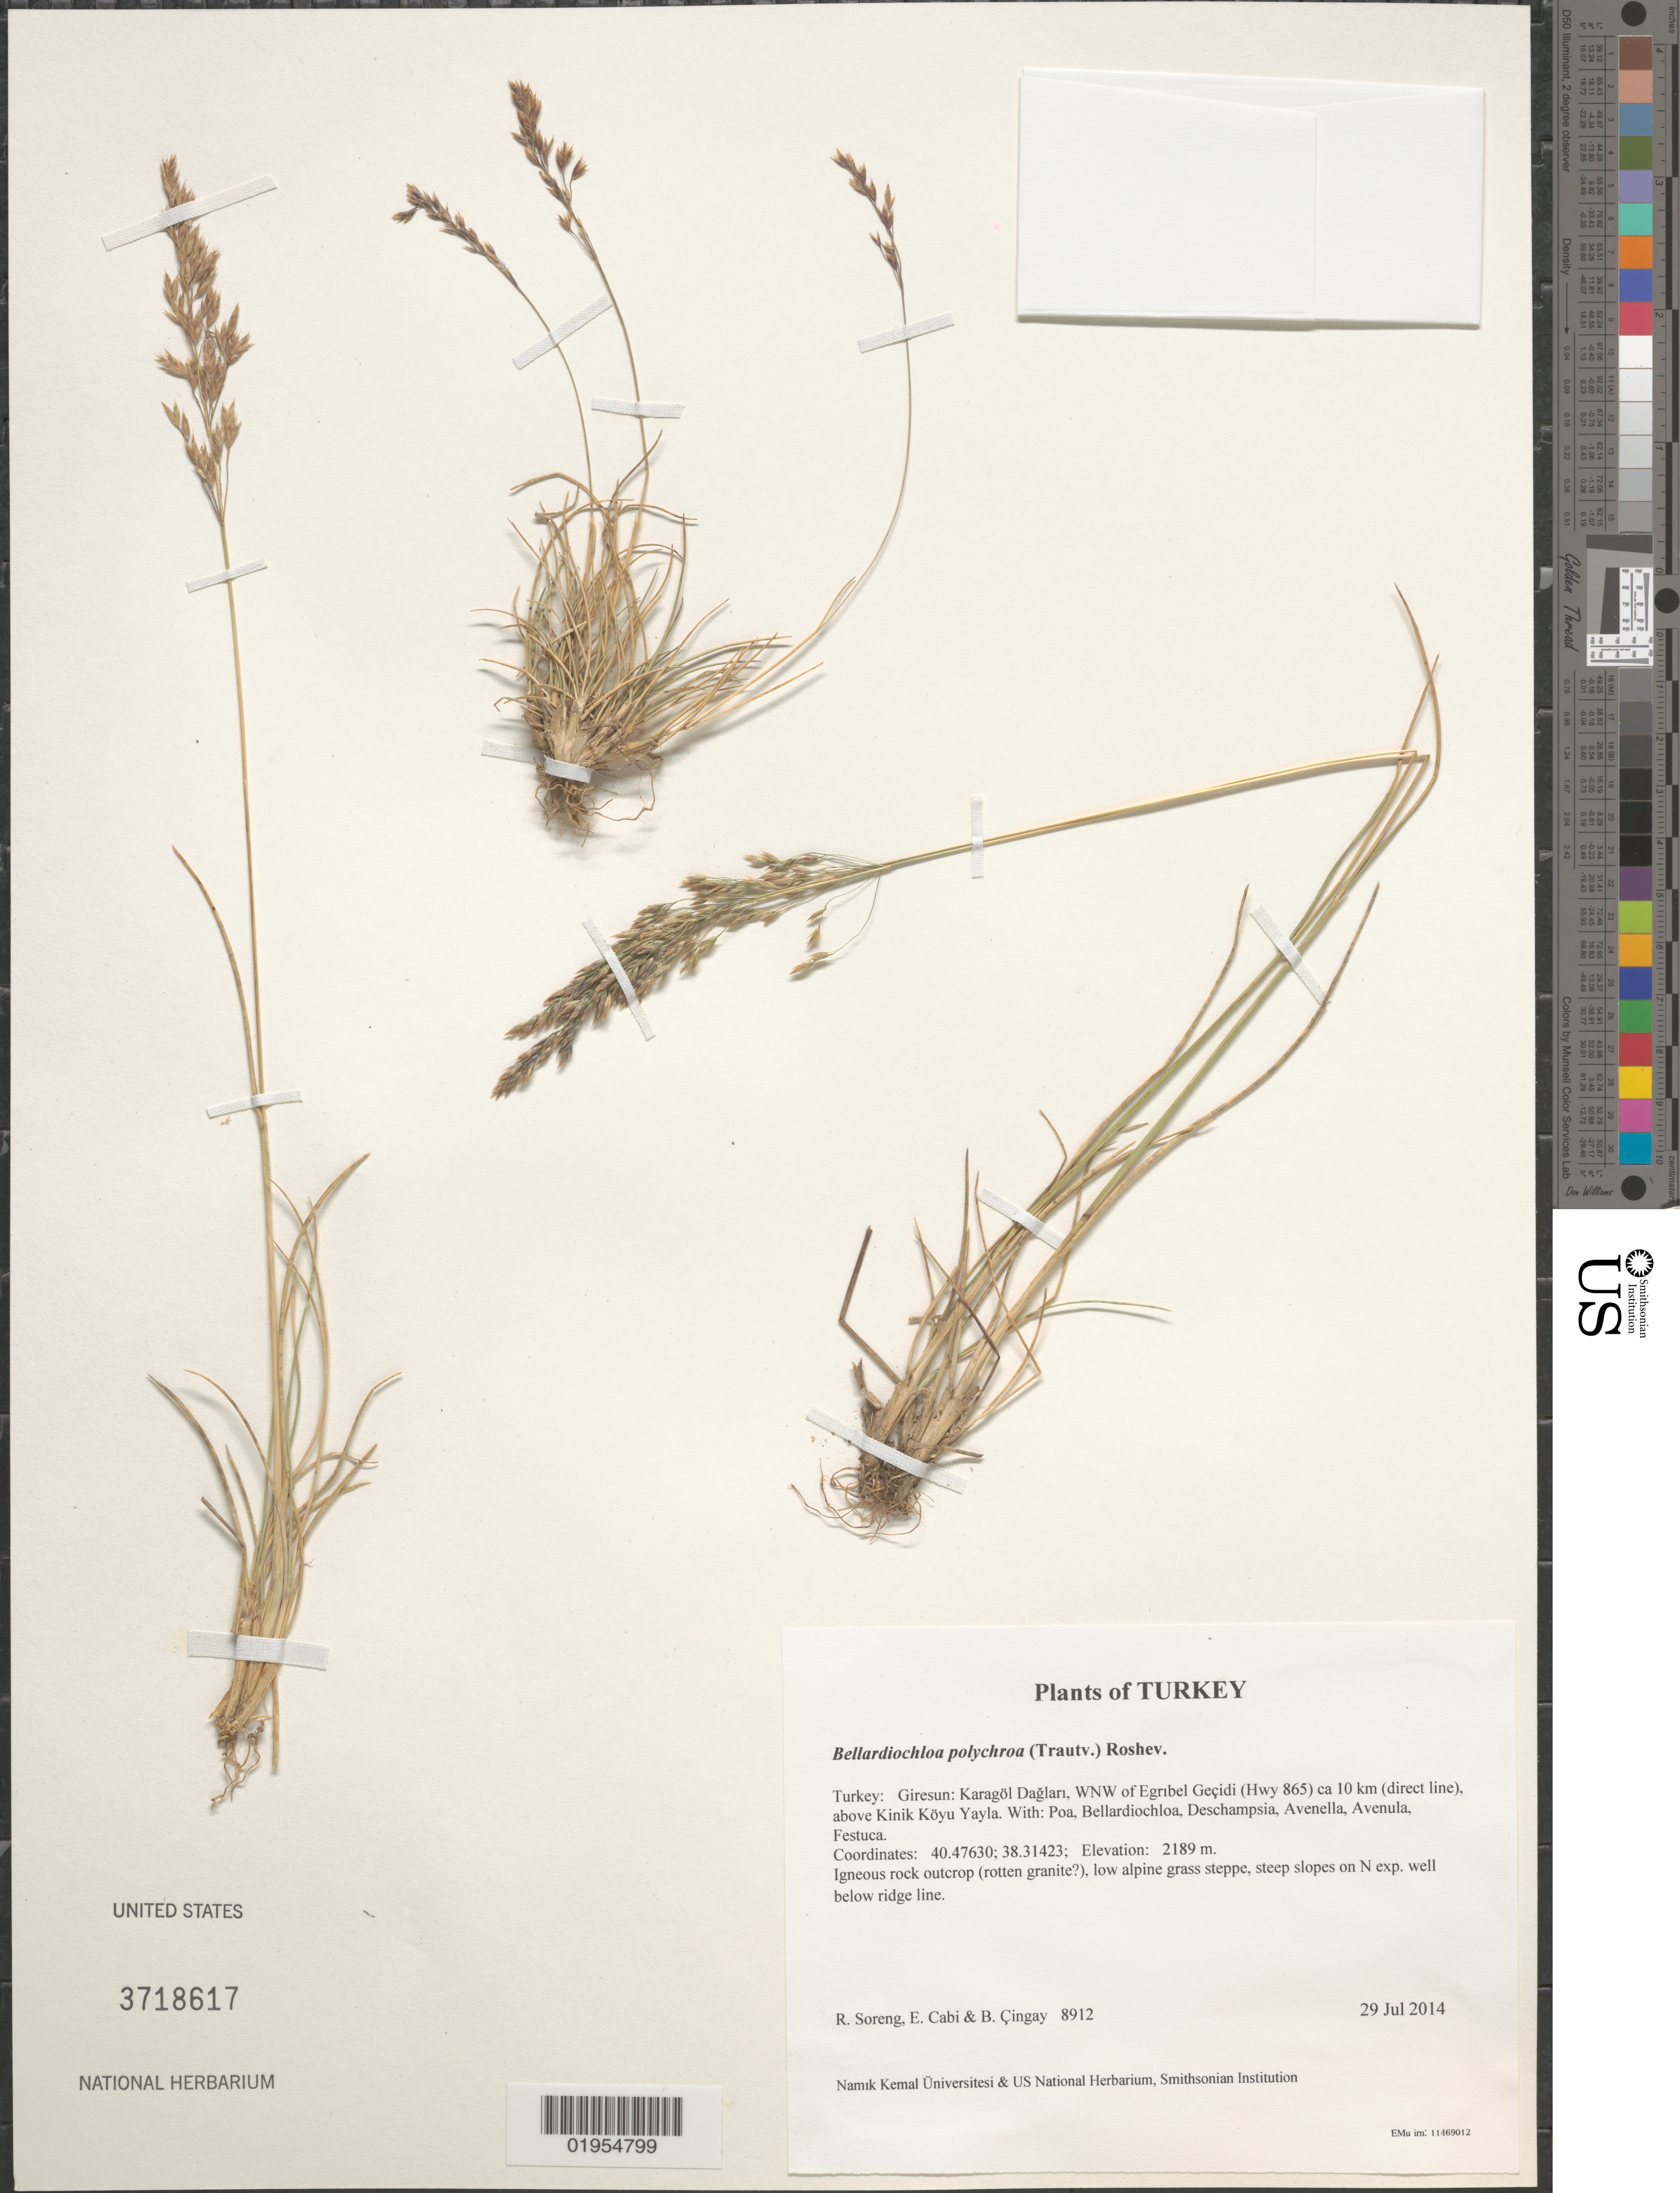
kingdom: Plantae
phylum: Tracheophyta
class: Liliopsida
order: Poales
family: Poaceae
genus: Bellardiochloa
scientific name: Bellardiochloa polychroa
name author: (Trautv.) Roshev.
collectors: R. J. Soreng, E. Cabi & B. Çıngay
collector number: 8912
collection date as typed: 29 Jul 2014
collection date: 2014-07-29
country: Turkey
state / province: Giresun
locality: Karagol Daglari, WNW of Egribel Pass (Hwy 865) ca 10 km (direct line), above Kinik Koyu Yayla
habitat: Igneous rock outcrop (rotten granite?), low alpine grass steppe, steep slopes on N exp. well below ridge line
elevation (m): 2189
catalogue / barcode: US 3718617